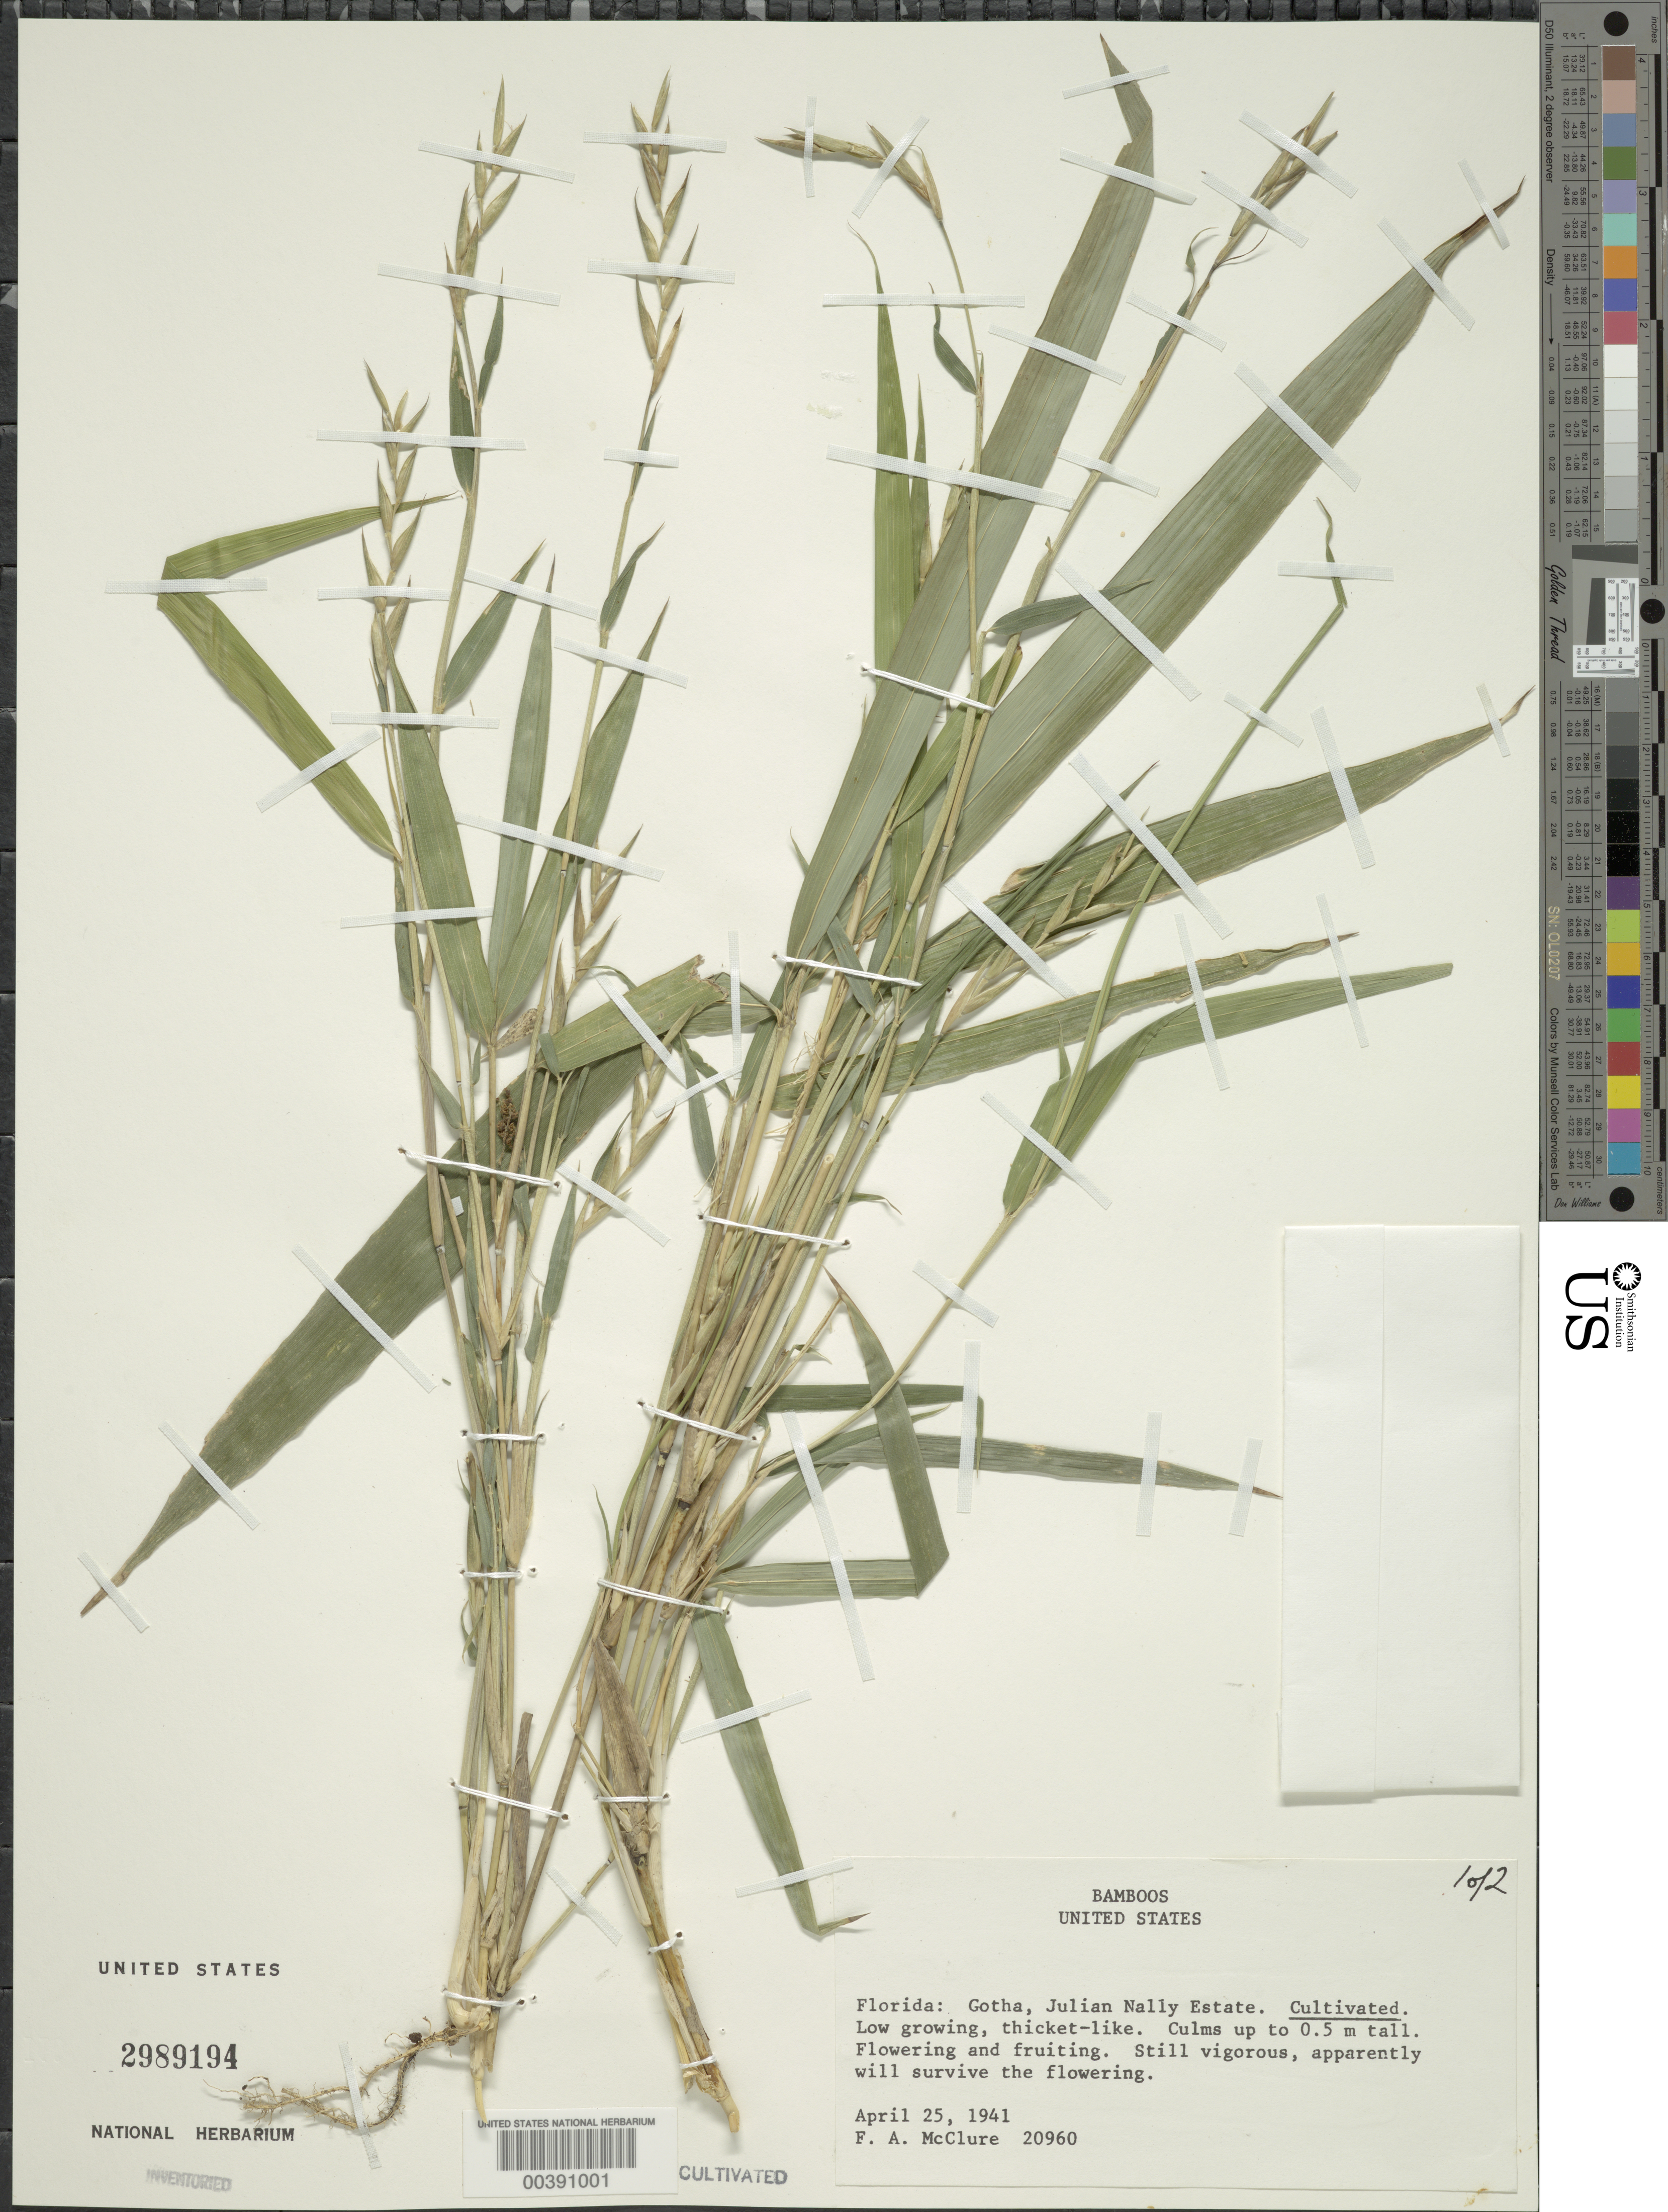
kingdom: Plantae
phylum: Tracheophyta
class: Liliopsida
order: Poales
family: Poaceae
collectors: F. A. McClure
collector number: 20960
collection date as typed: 25 Apr 1941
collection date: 1941-04-25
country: United States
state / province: Florida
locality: Gotha, Julian Nally Estate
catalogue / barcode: US 2989194